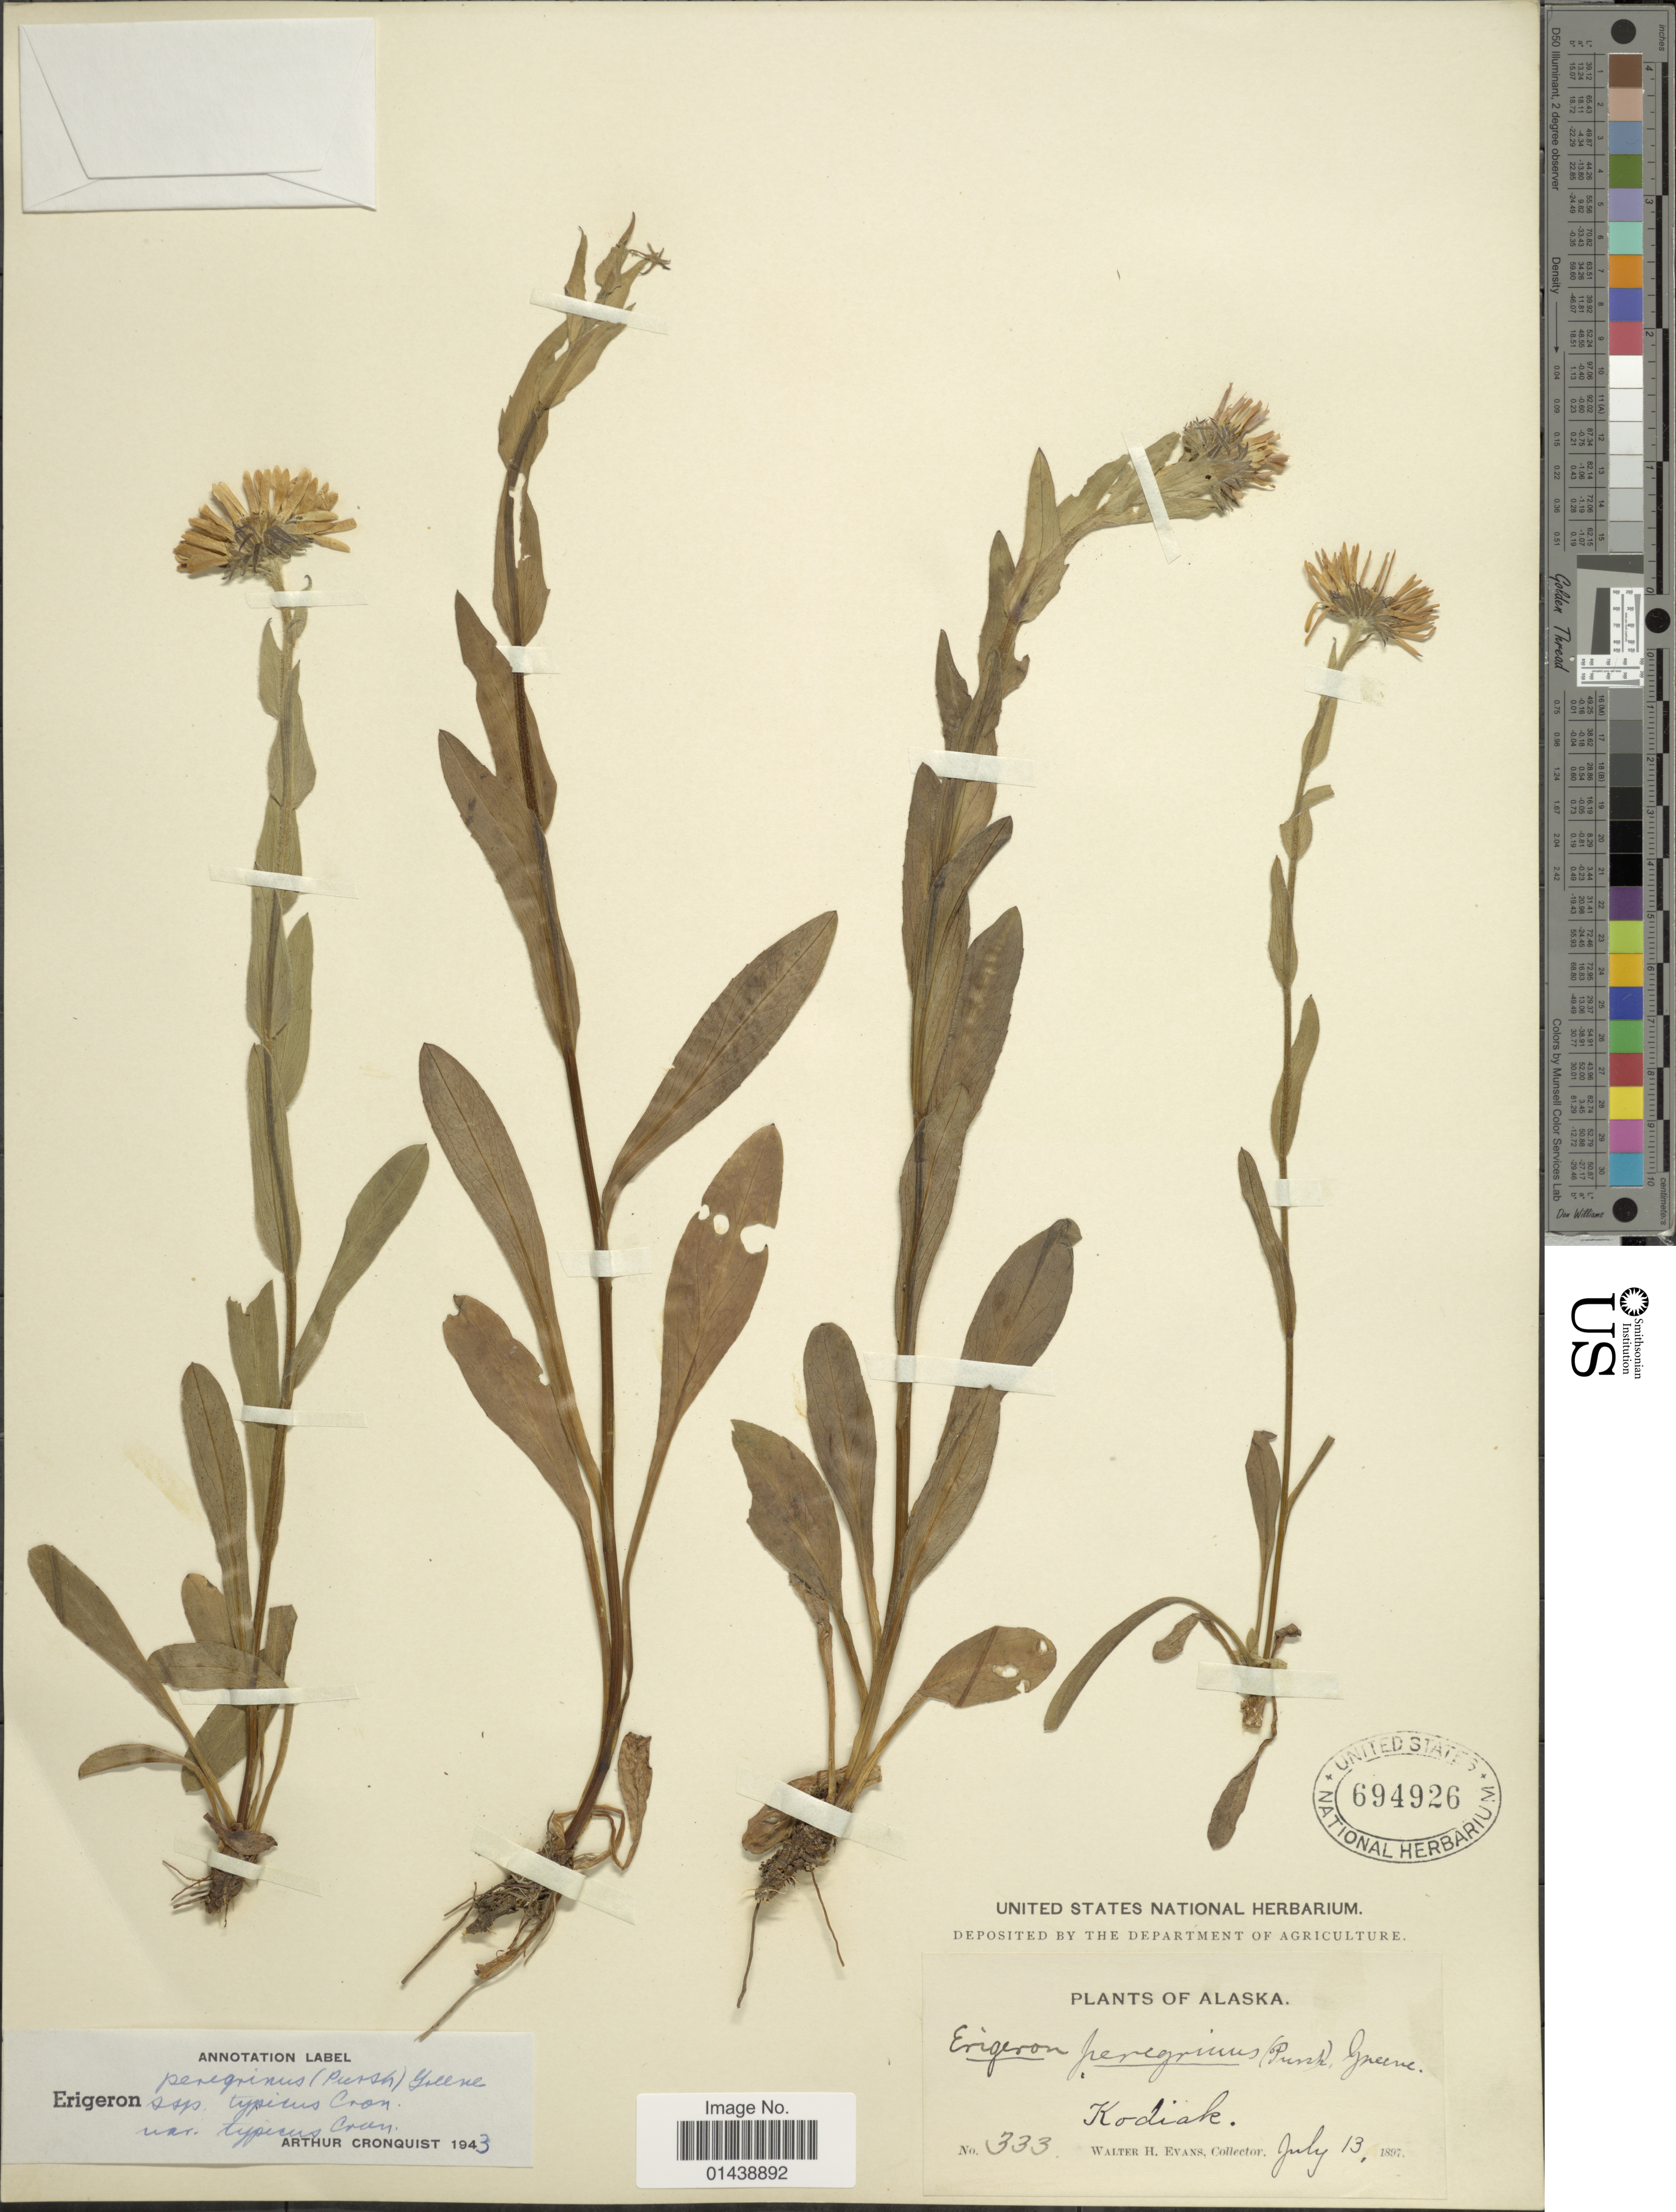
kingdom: Plantae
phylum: Tracheophyta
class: Magnoliopsida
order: Asterales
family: Asteraceae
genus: Erigeron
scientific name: Erigeron peregrinus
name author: (Banks ex Pursh) Greene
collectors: W. H. Evans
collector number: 333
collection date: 1897-07-13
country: United States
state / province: Alaska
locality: Kodiak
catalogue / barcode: US 694926